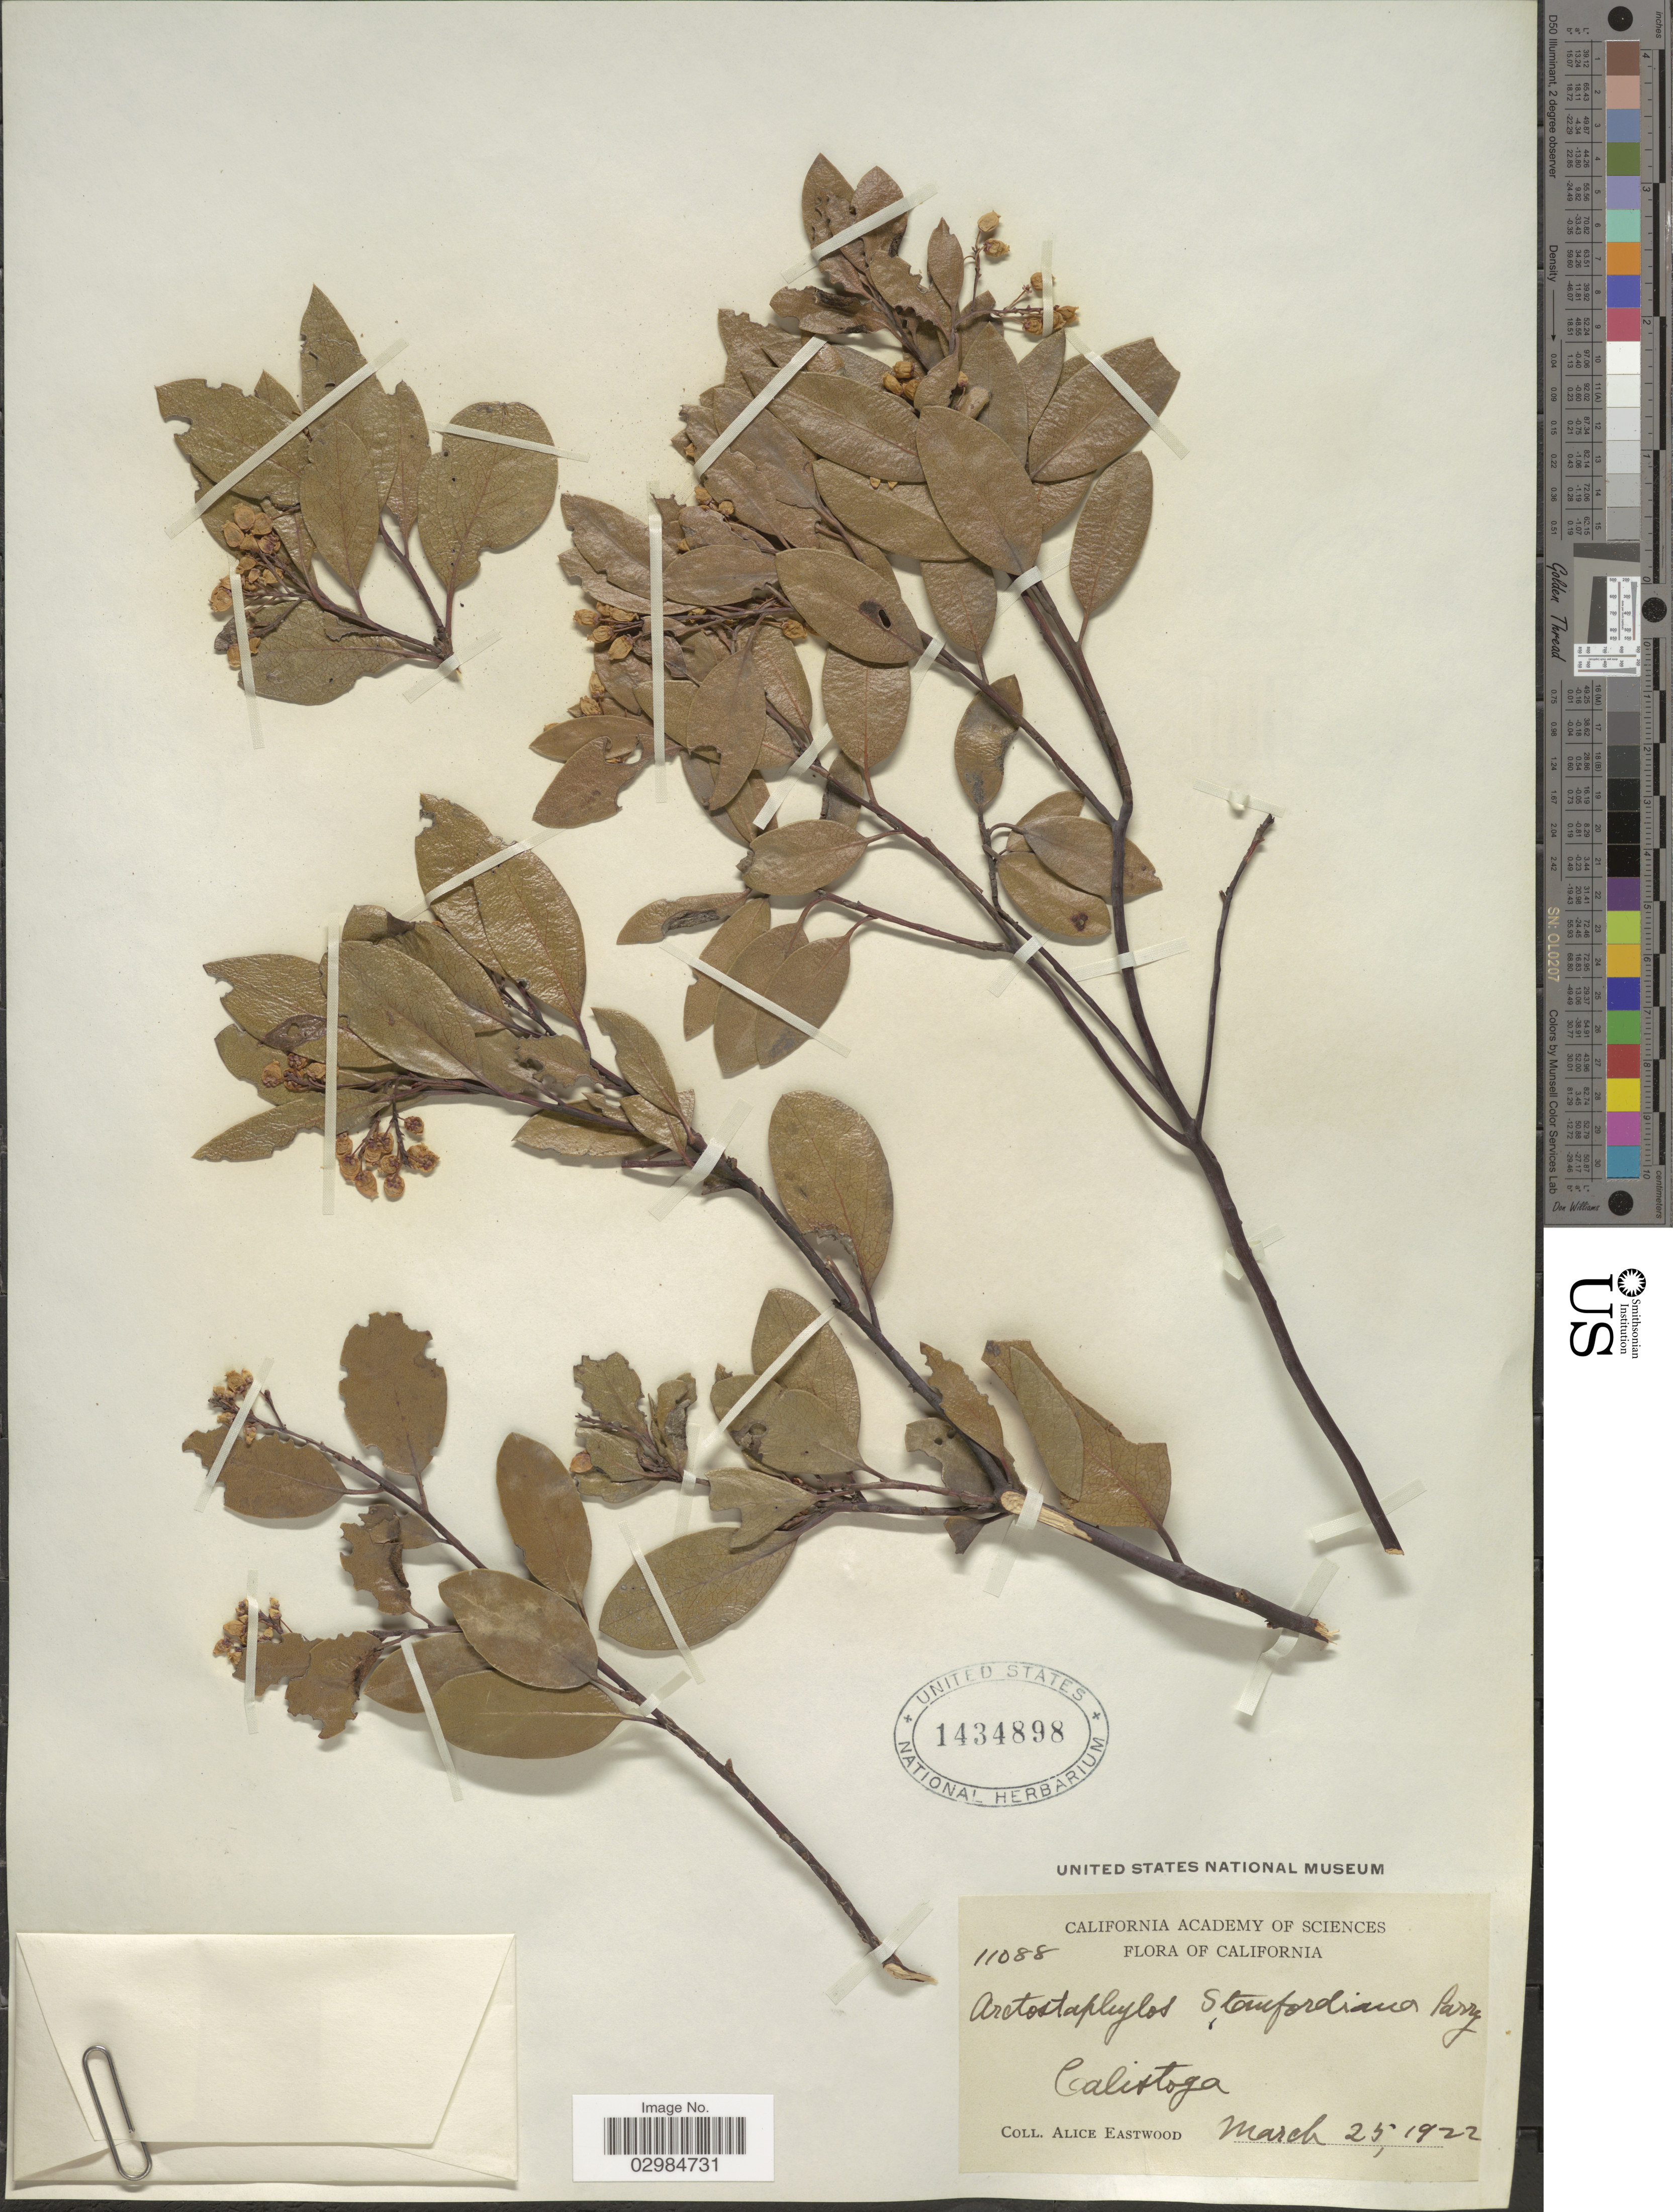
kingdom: Plantae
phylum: Tracheophyta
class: Magnoliopsida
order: Ericales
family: Ericaceae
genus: Arctostaphylos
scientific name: Arctostaphylos stanfordiana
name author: Parry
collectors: A. Eastwood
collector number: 11088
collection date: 1922-03-25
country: United States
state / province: California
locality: Calistoga.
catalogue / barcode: US 1434898